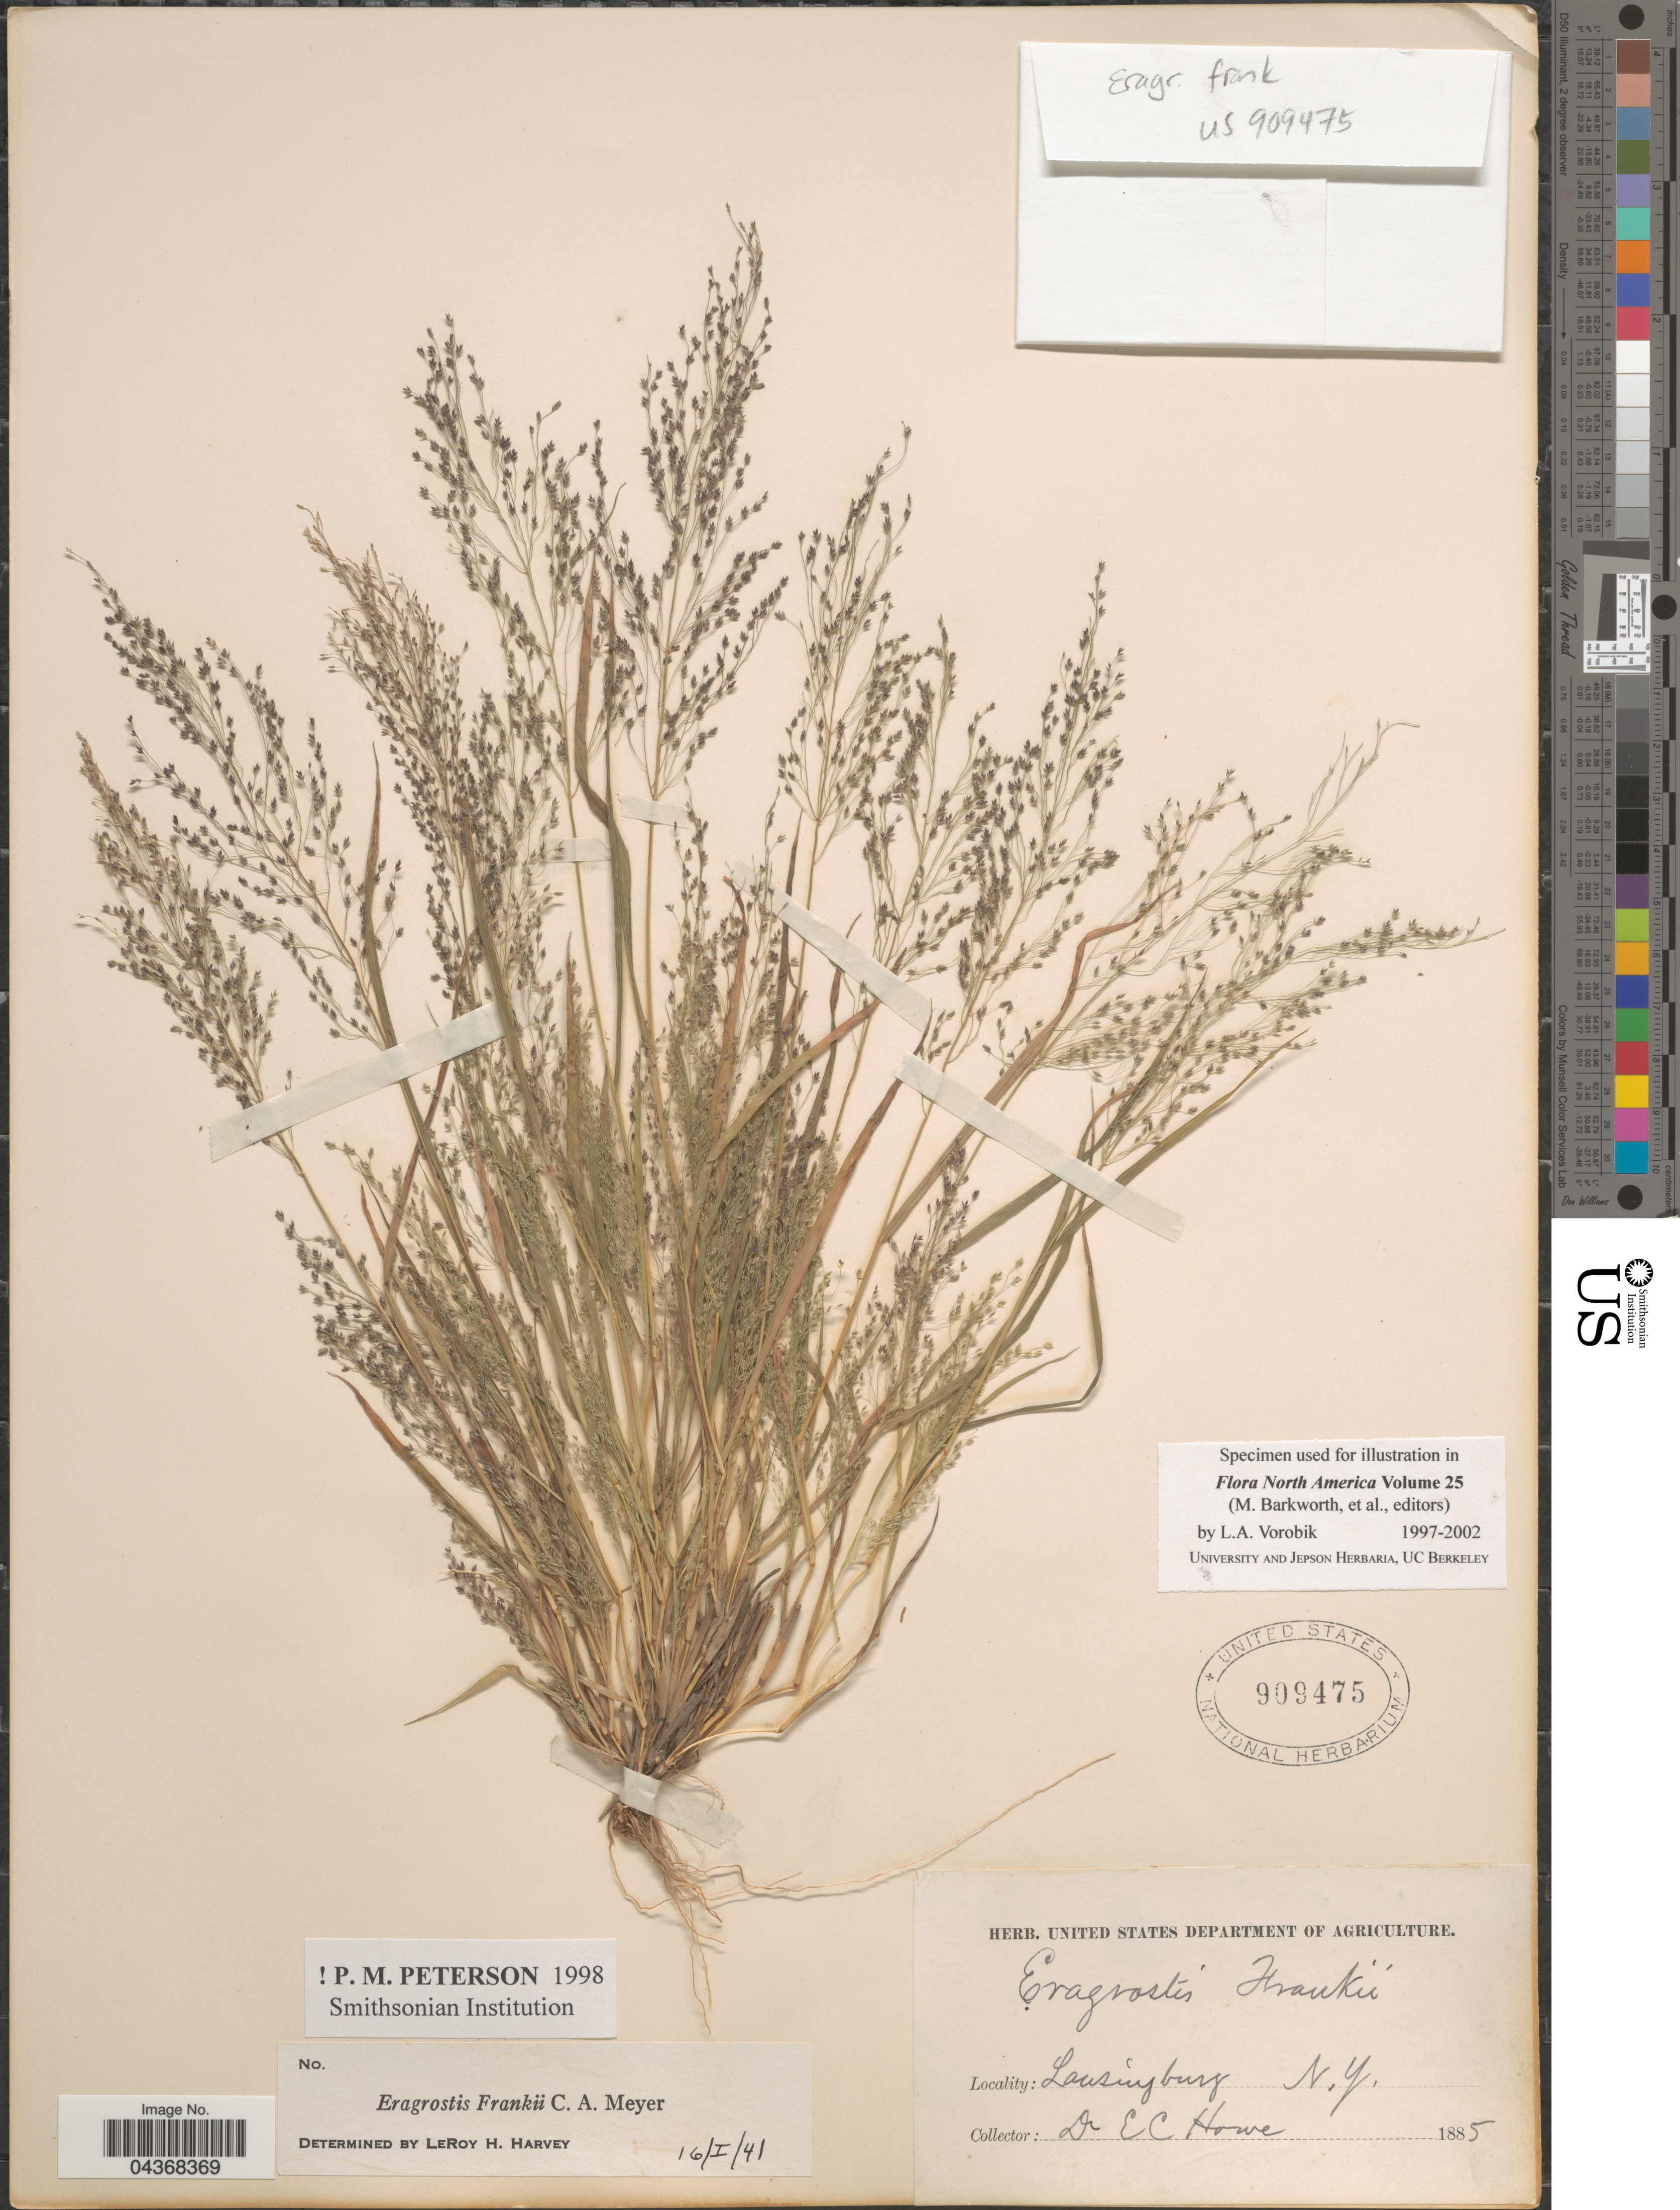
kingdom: Plantae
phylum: Tracheophyta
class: Liliopsida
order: Poales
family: Poaceae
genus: Eragrostis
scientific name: Eragrostis frankii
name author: C.A. Mey. ex Steud.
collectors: E. Howe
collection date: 1885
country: United States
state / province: New York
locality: Lansingbury.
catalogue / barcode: US 909475